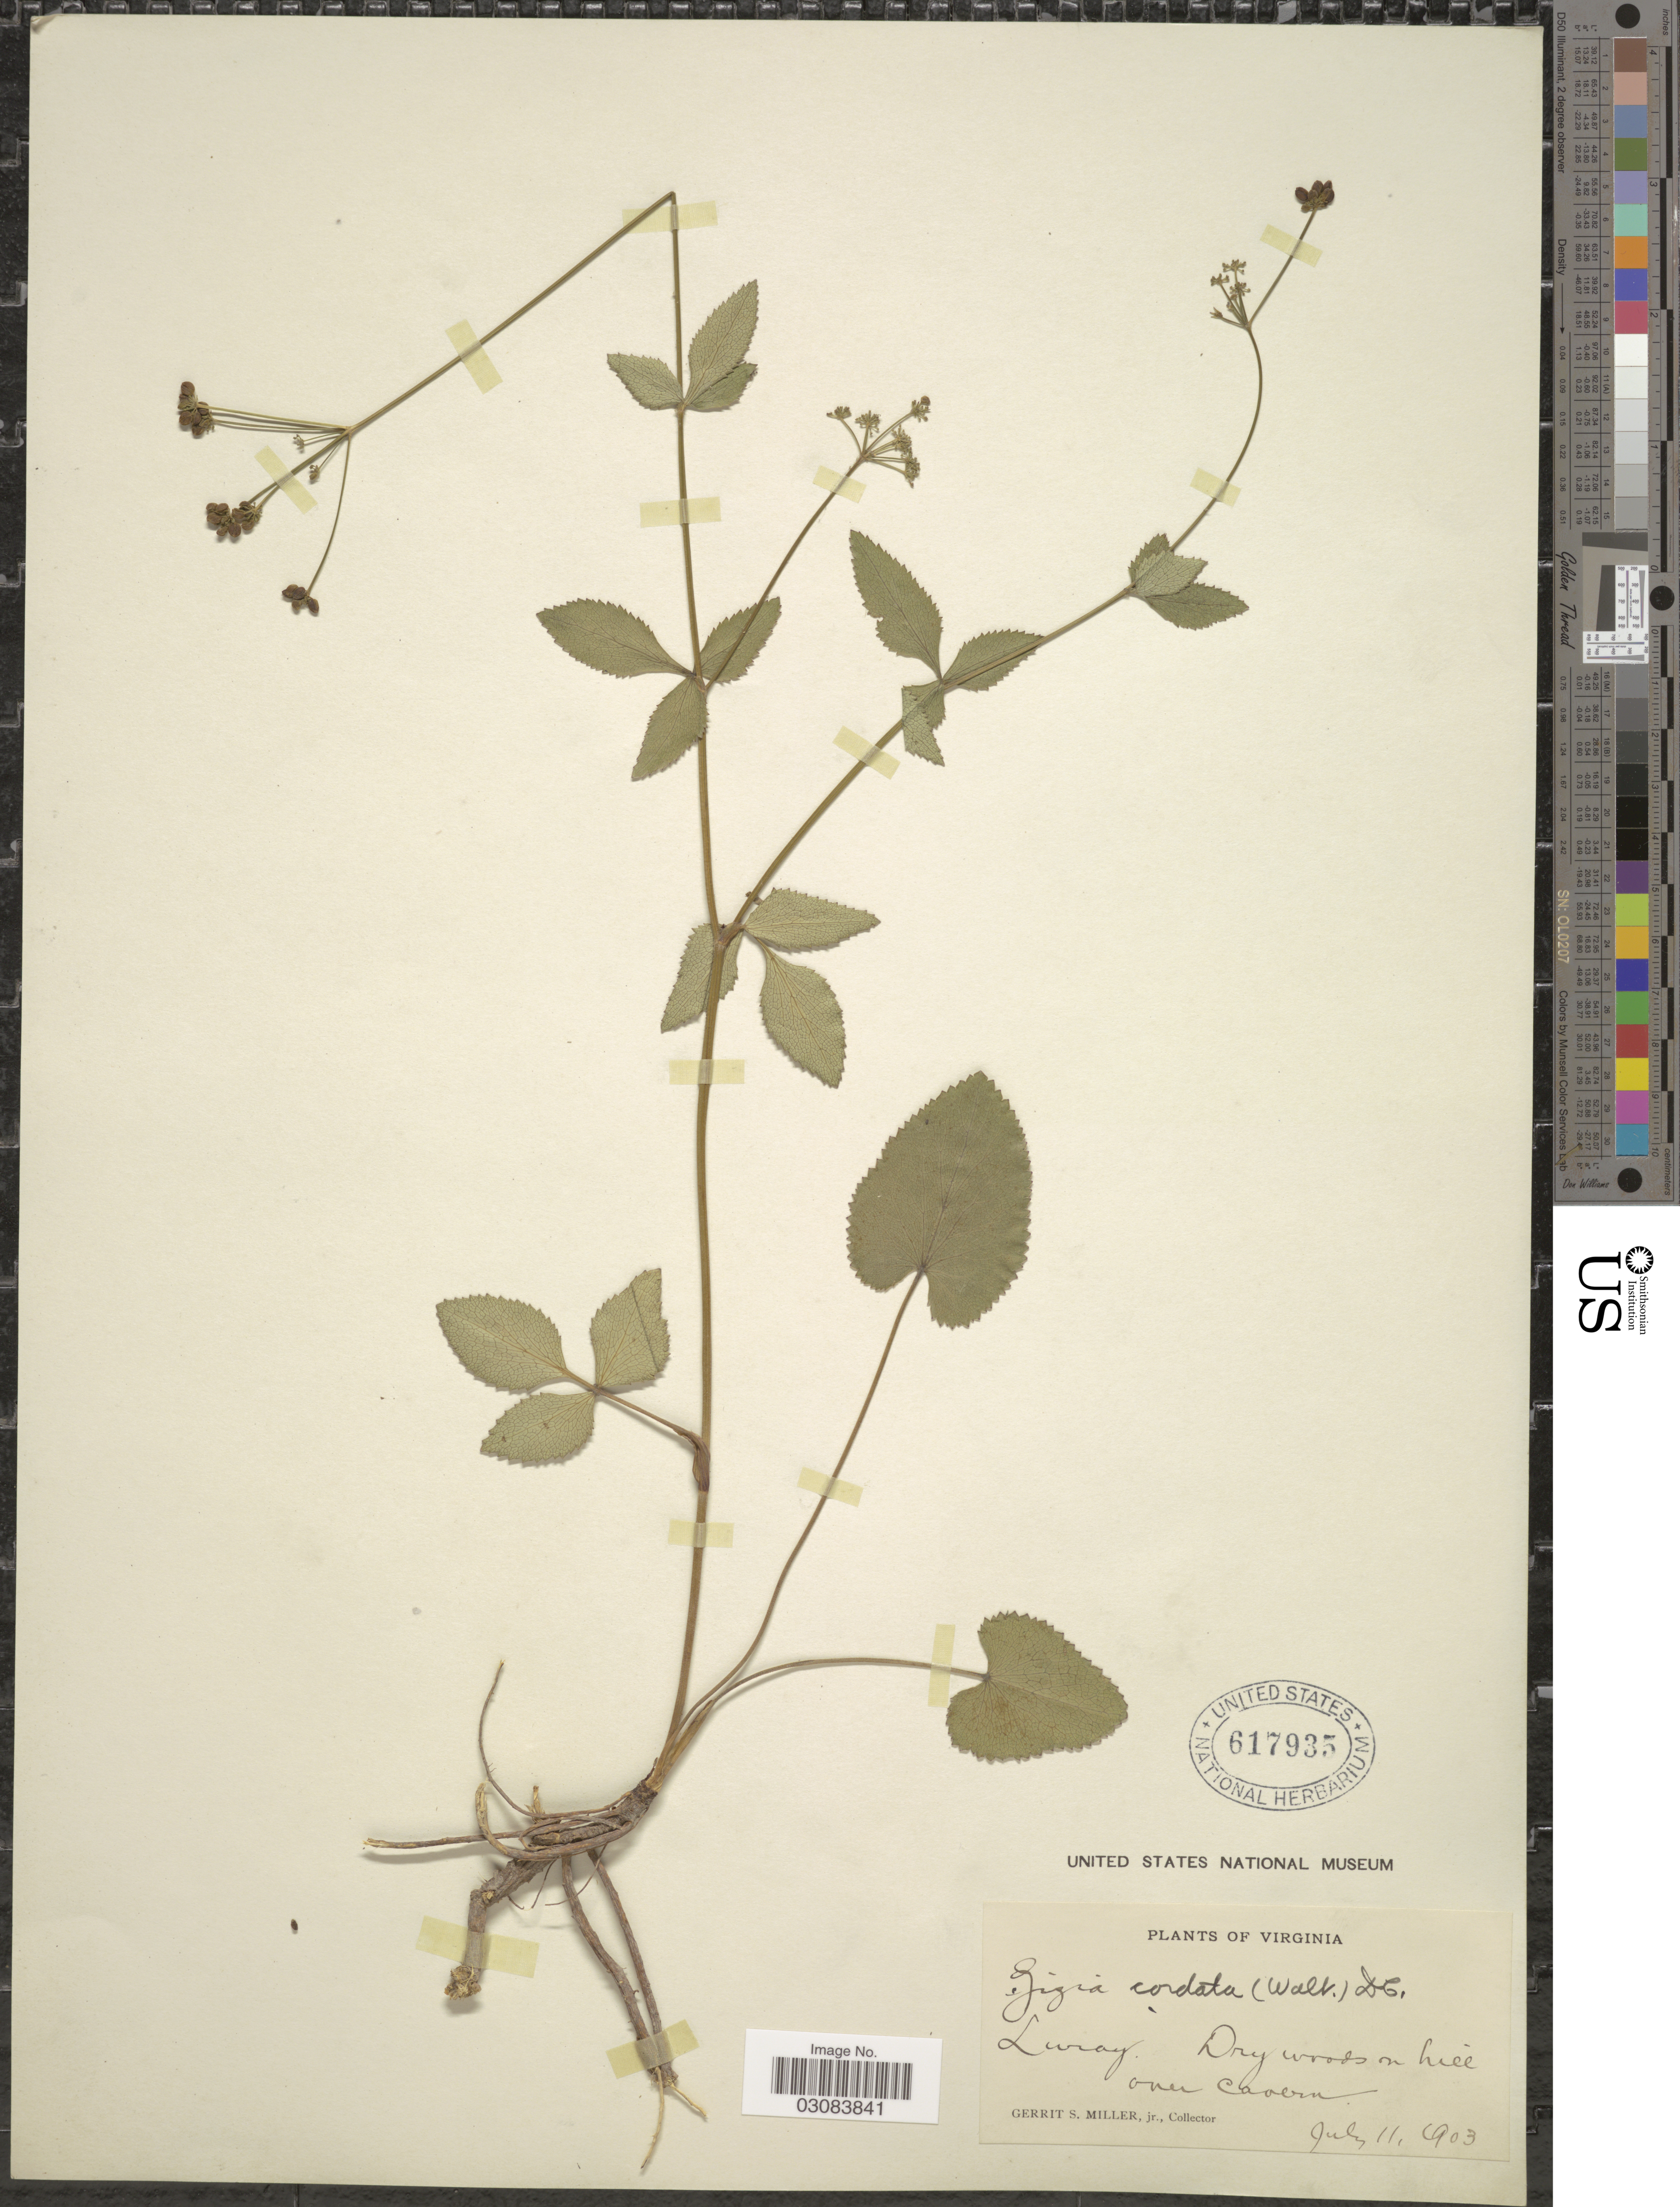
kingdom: Plantae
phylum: Tracheophyta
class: Magnoliopsida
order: Apiales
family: Apiaceae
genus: Zizia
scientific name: Zizia aptera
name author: (A. Gray) Fernald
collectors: G. S. Miller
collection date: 1903-07-11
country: United States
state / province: Virginia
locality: Luray. Dry woods on hill over Caoern.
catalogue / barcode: US 617935